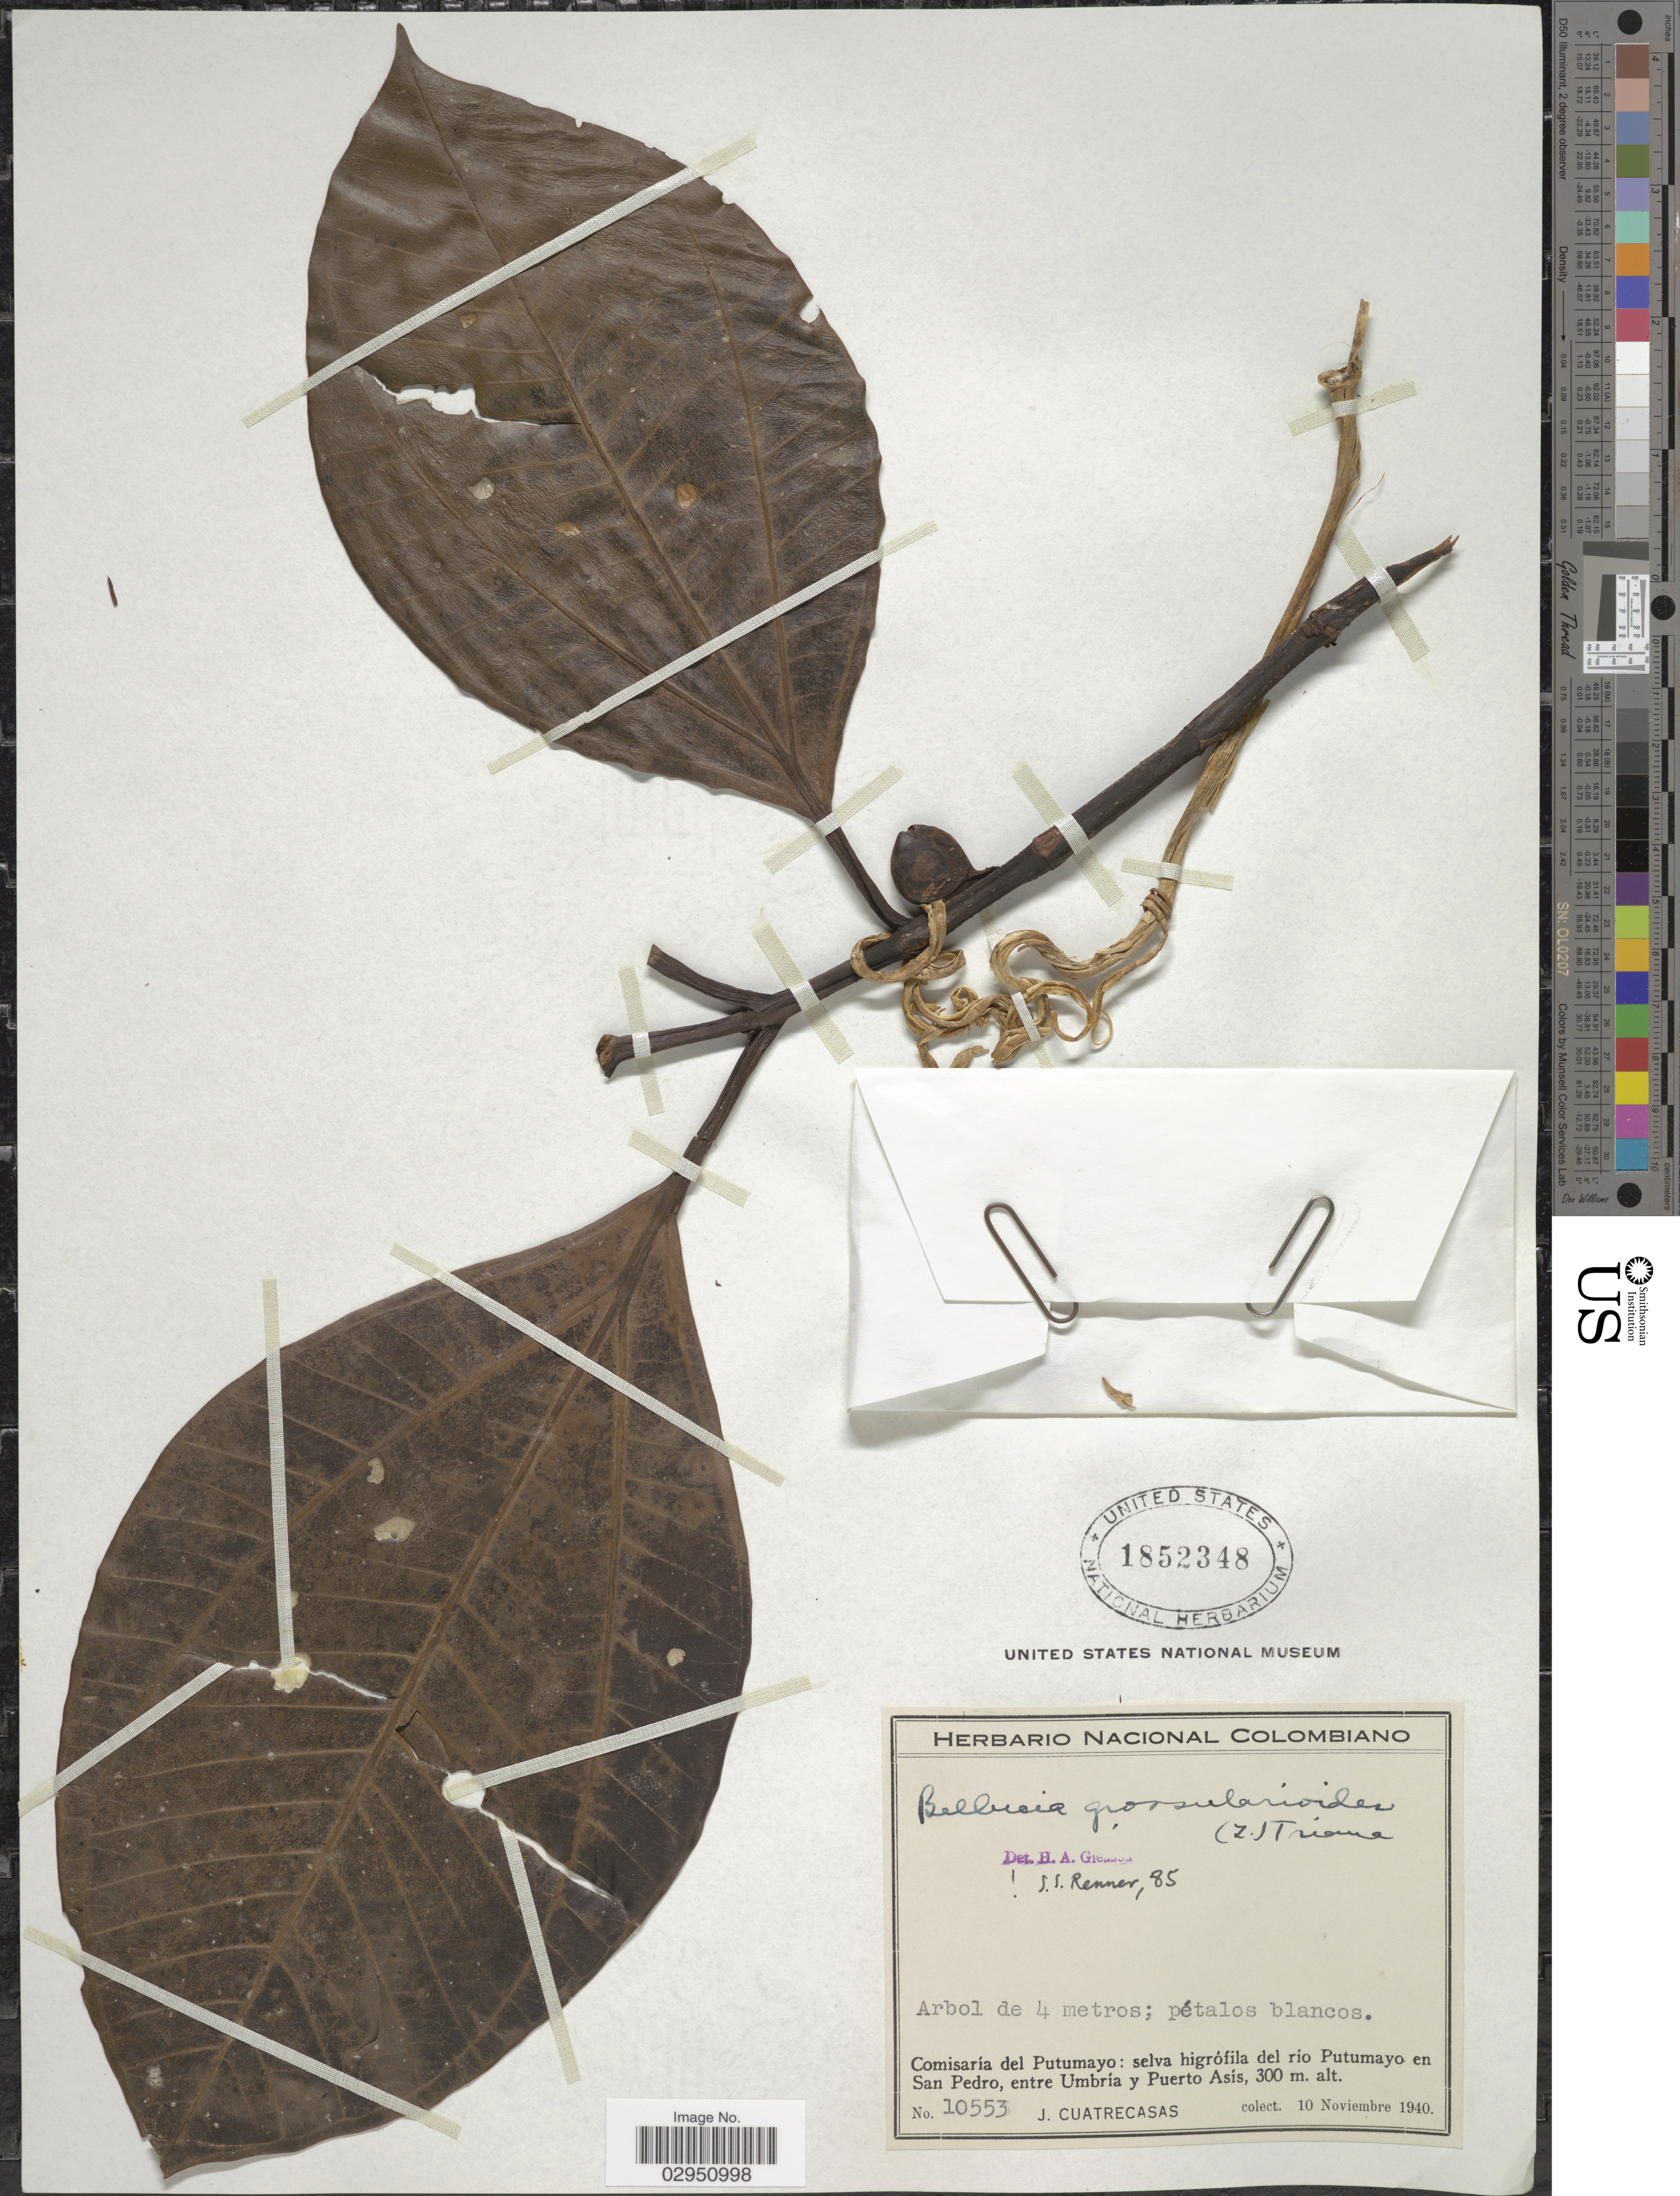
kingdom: Plantae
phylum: Tracheophyta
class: Magnoliopsida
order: Myrtales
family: Melastomataceae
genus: Bellucia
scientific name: Bellucia grossularioides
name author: (L.) Triana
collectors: J. Cuatrecasas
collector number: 10553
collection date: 1940-11-10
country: Colombia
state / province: Putumayo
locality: Comisaría del Putumayo: selva higrófila del río Putumayo en San Pedro, entre Umbria y Puerto Asís.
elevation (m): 300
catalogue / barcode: US 1852348